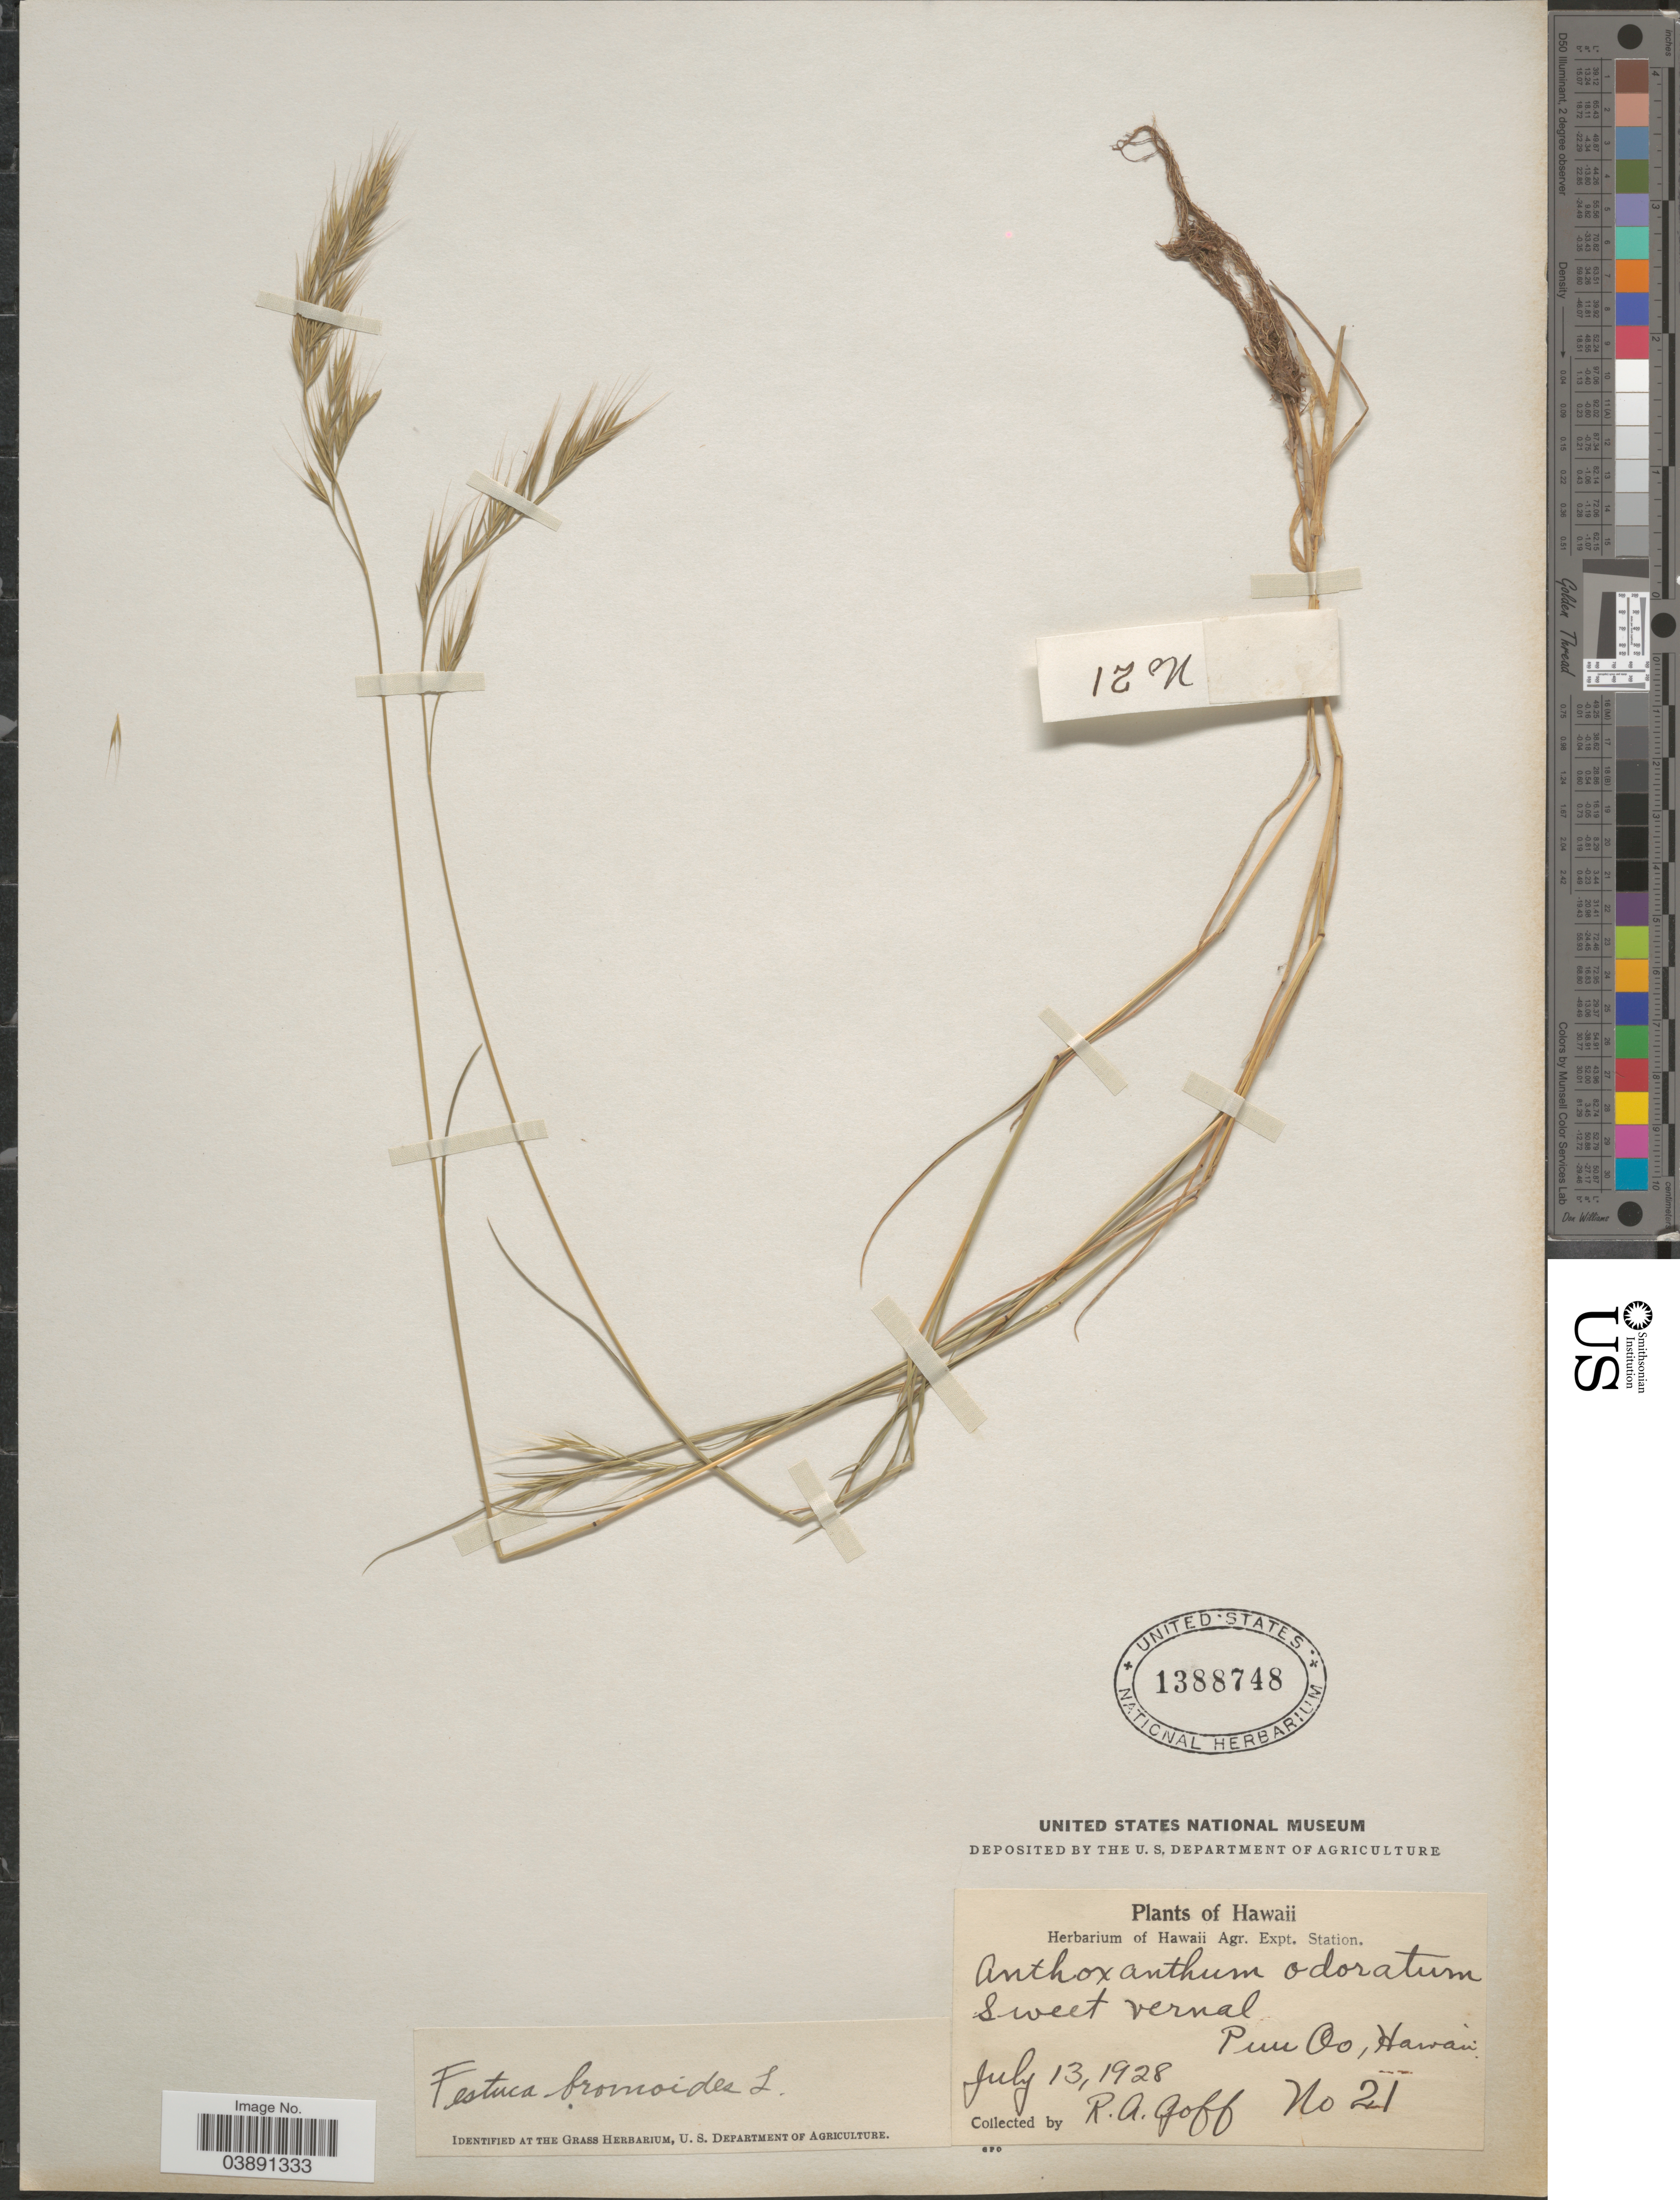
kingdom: Plantae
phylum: Tracheophyta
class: Liliopsida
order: Poales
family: Poaceae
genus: Festuca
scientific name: Festuca bromoides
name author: L.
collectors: R. Goff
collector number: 21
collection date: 1928-07-13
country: United States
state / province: Hawaii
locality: Sweet vernal. Puu Oo.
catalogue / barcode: US 1388748